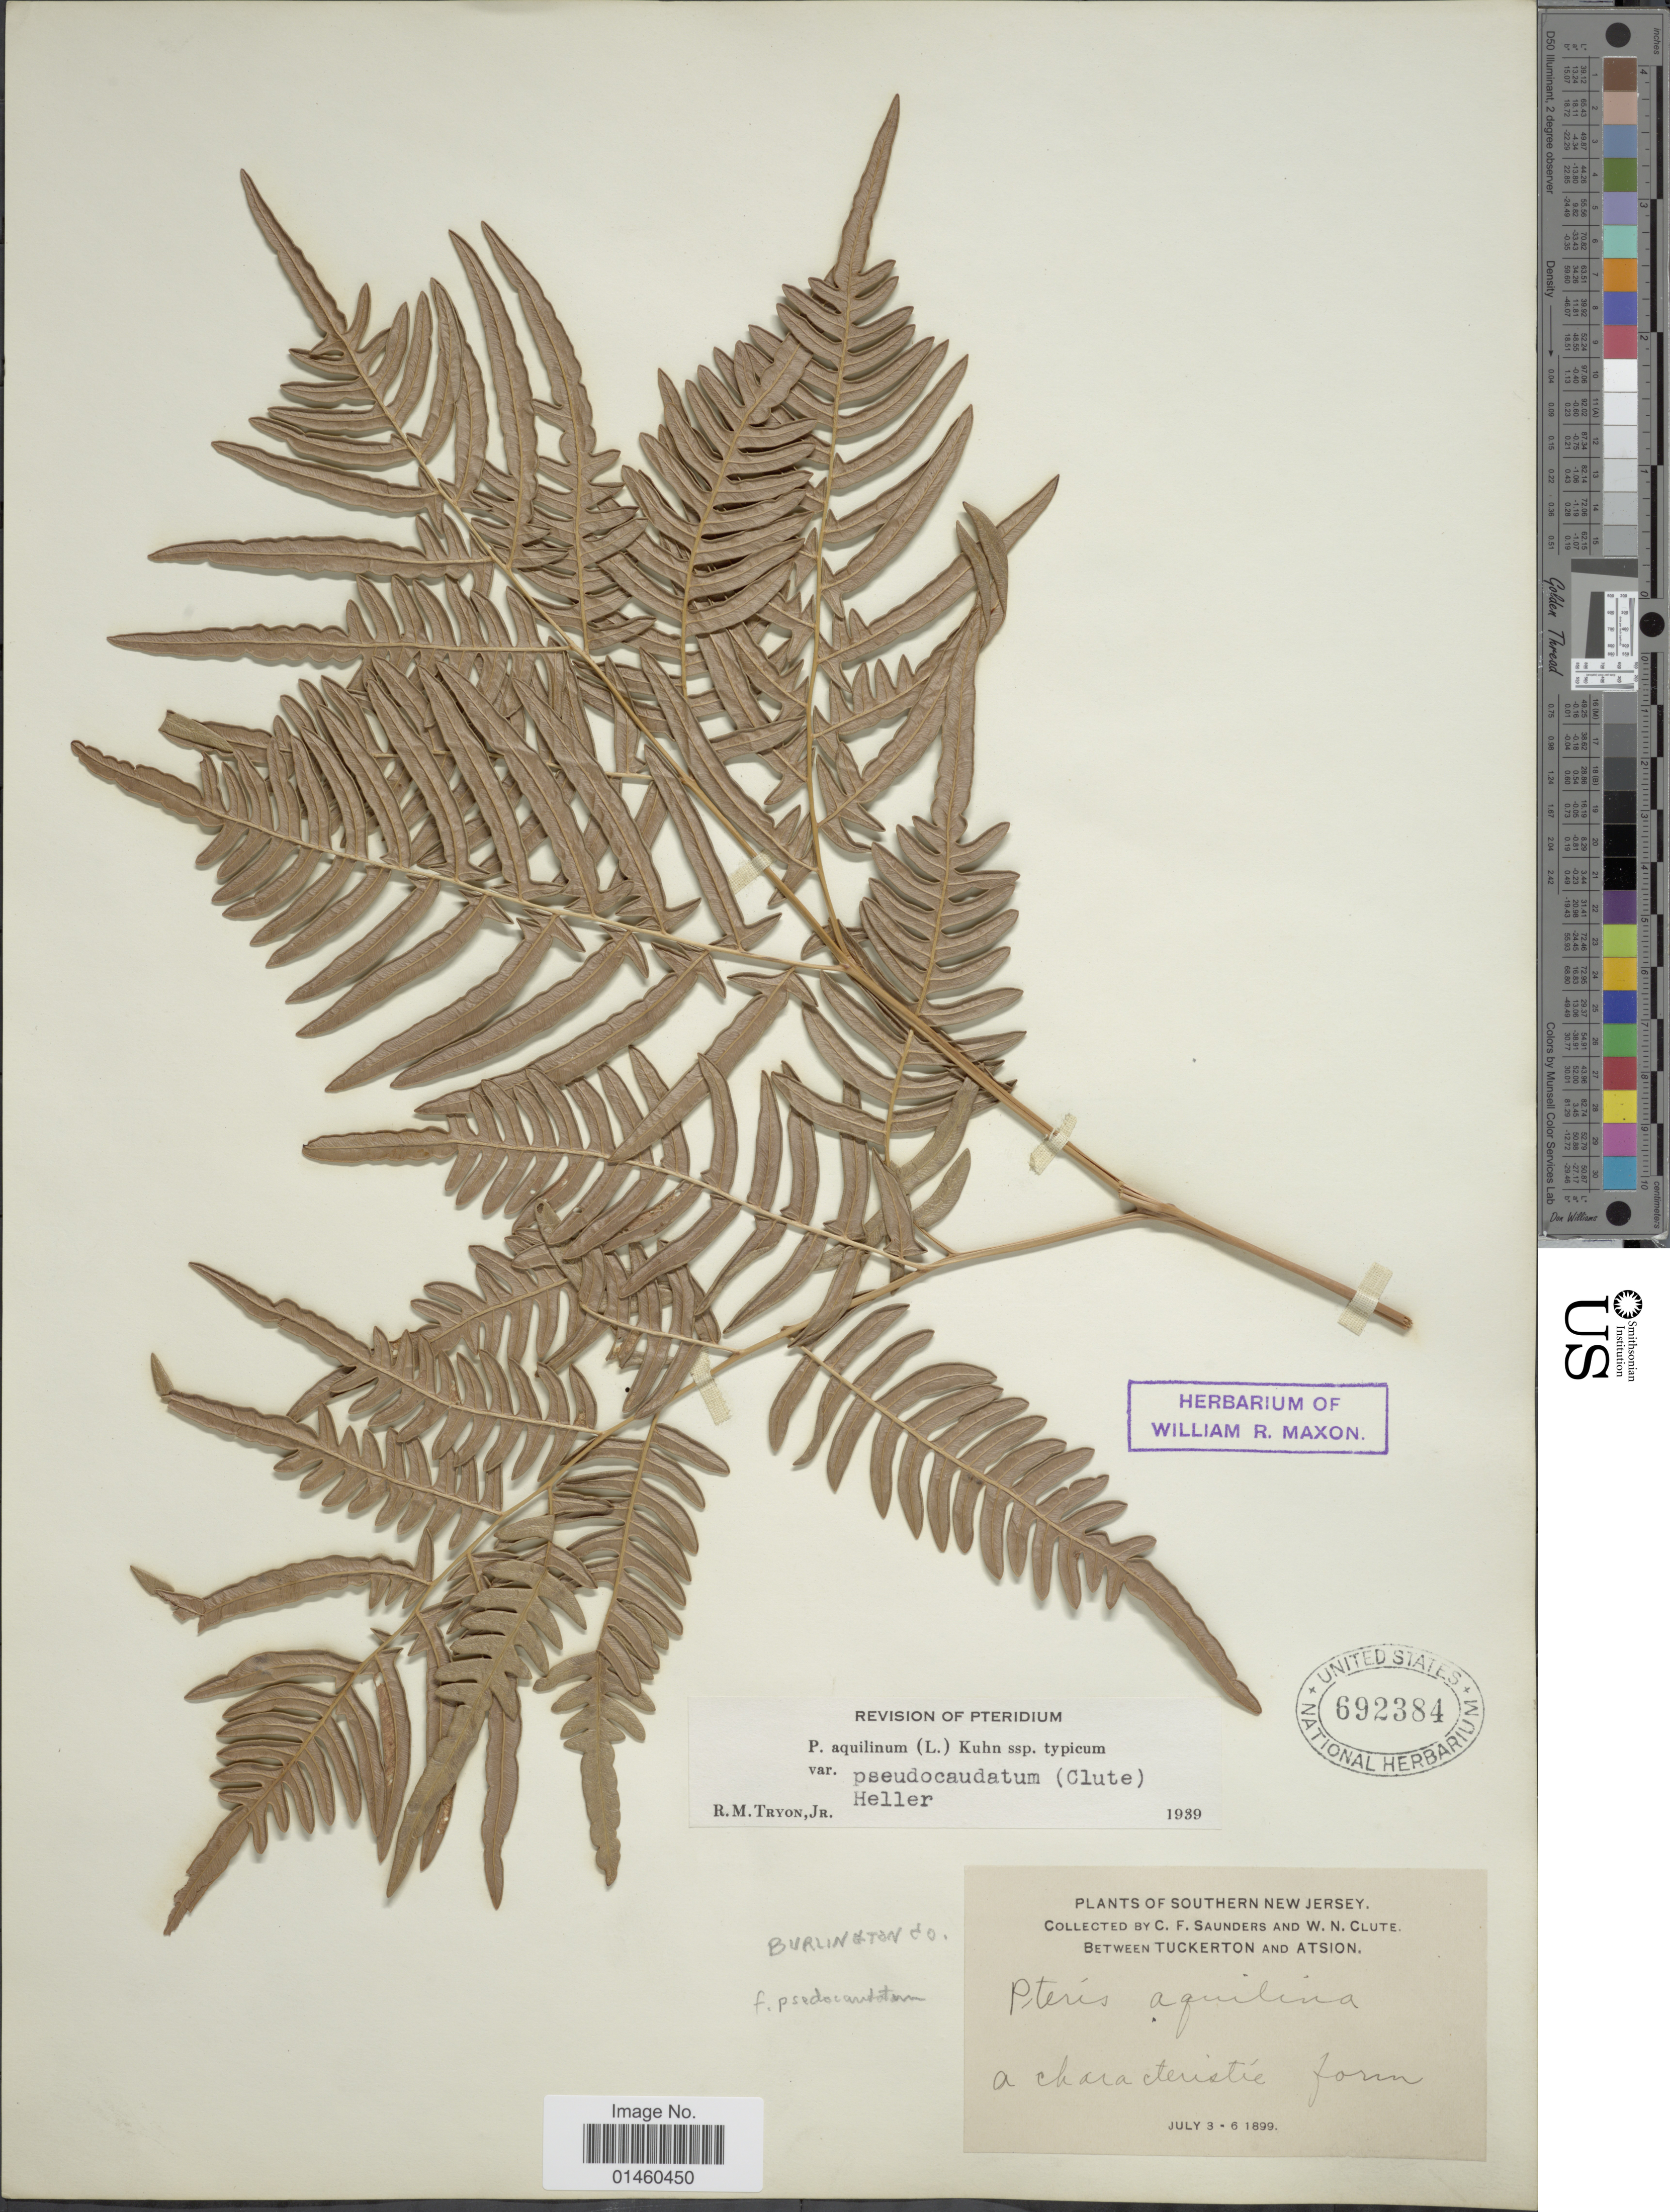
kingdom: Plantae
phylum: Tracheophyta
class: Polypodiopsida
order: Polypodiales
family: Dennstaedtiaceae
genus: Pteridium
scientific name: Pteridium aquilinum var. pseudocaudatum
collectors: C.F. Saunders & W. N. Clute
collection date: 1899-07-03/1899-07-06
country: United States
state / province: New Jersey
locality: Southern New Jersey, Between Tuckerton and Atsion.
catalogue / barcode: US 692384